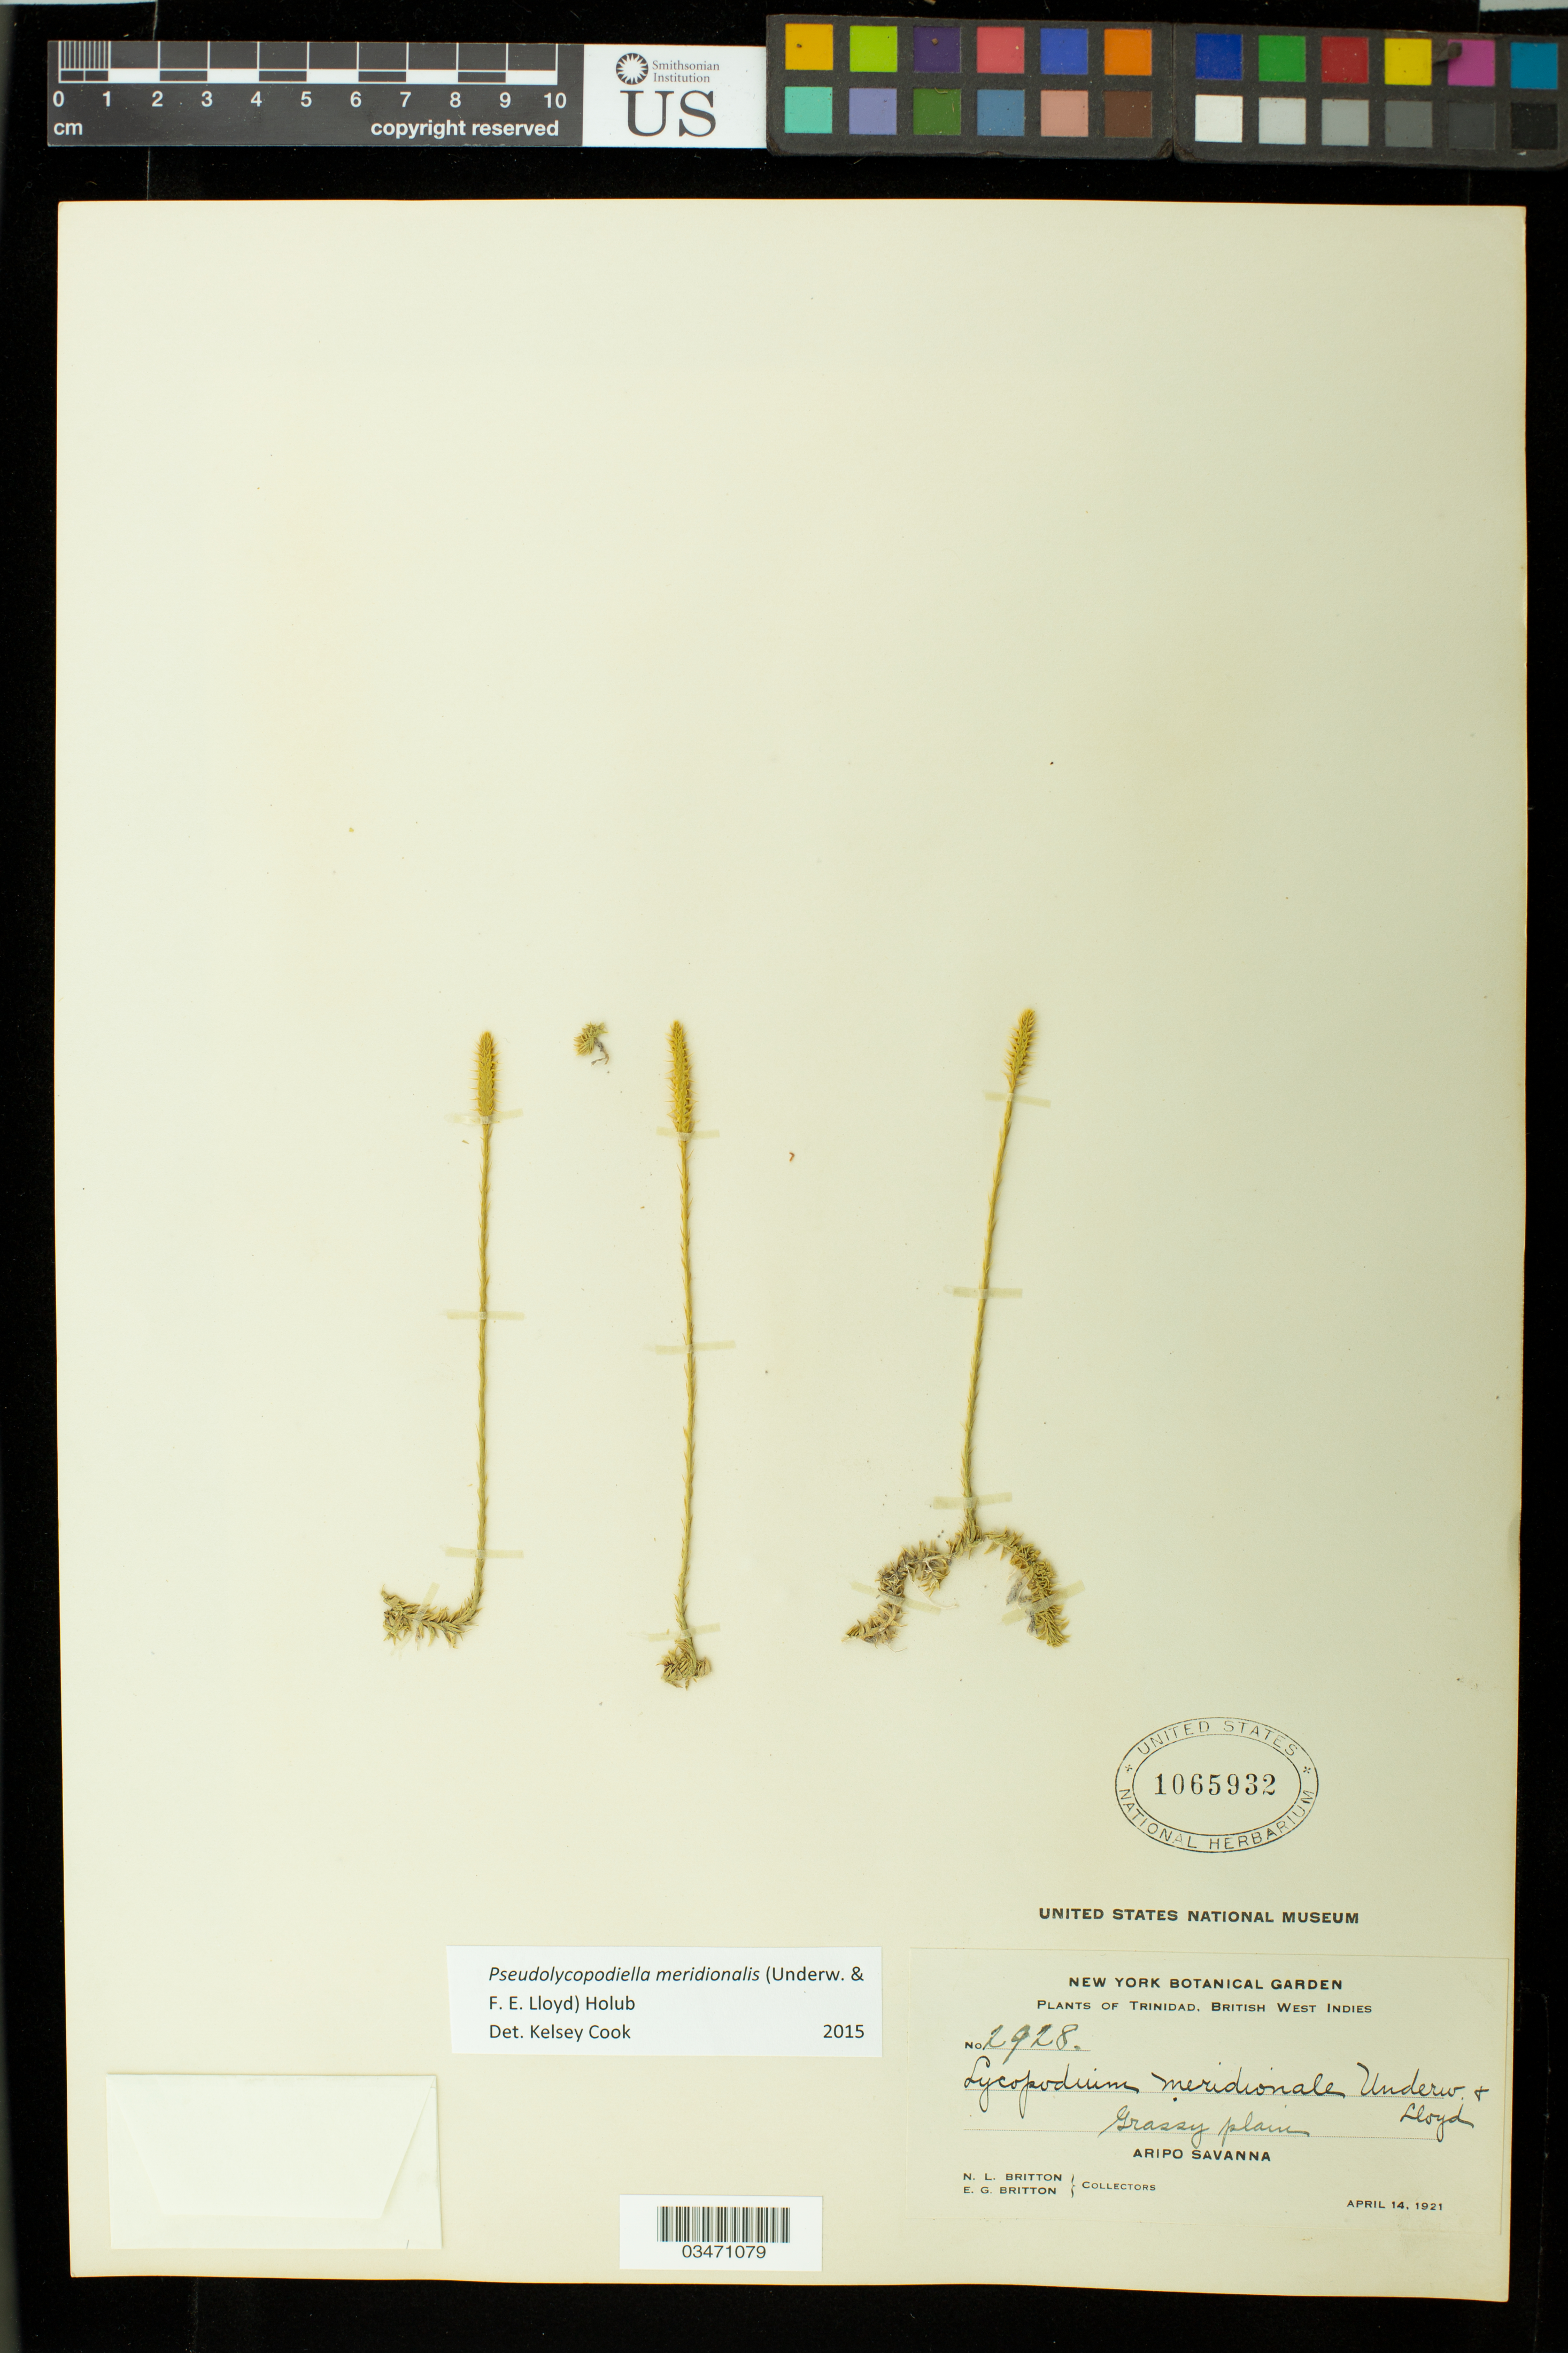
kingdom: Plantae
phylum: Tracheophyta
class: Lycopodiopsida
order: Lycopodiales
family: Lycopodiaceae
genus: Pseudolycopodiella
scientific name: Pseudolycopodiella meridionalis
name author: (Underw. & F.E. Lloyd) Holub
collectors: N. Britton & E. G. Britton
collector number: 2928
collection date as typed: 14 Apr 1921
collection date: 1921-04-14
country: Trinidad and Tobago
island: Trinidad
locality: Aripo savanna.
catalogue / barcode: US 1065932